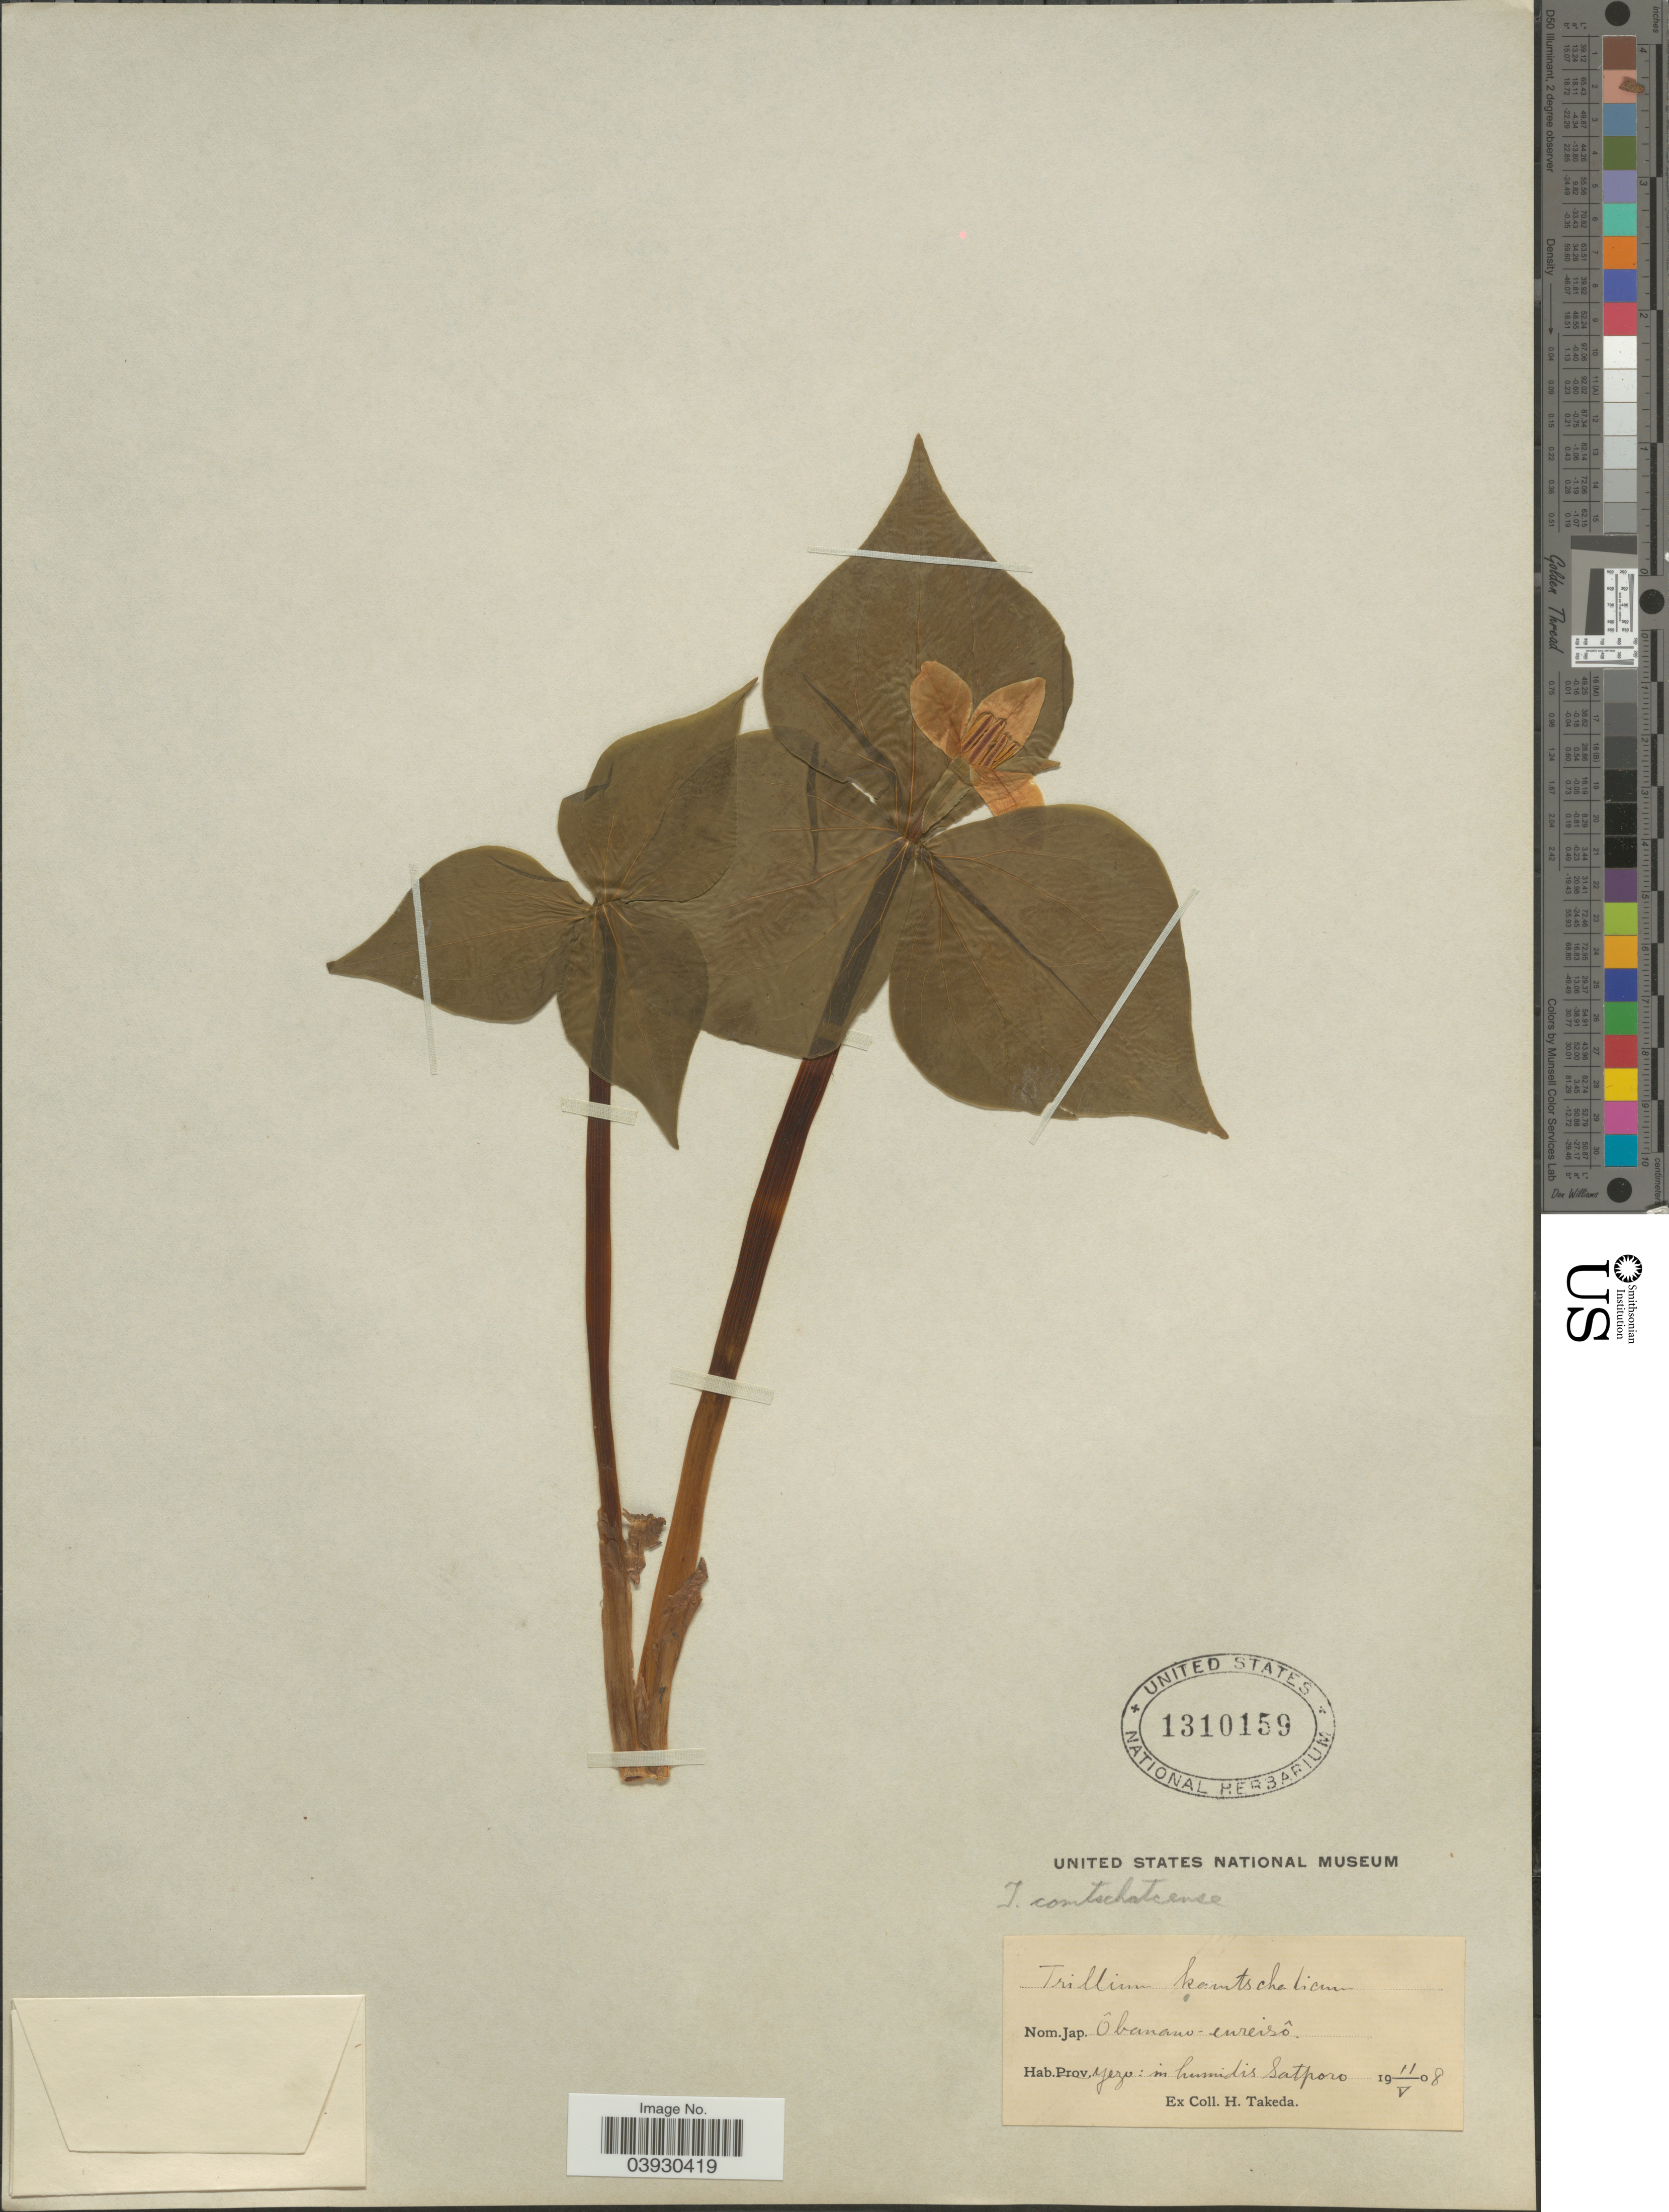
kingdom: Plantae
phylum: Tracheophyta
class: Liliopsida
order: Liliales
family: Melanthiaceae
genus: Trillium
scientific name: Trillium camschatcense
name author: Ker Gawl.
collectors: H. Takeda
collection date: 1908-05-11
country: Japan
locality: Yezo: in humidis Satporo.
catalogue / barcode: US 1310159